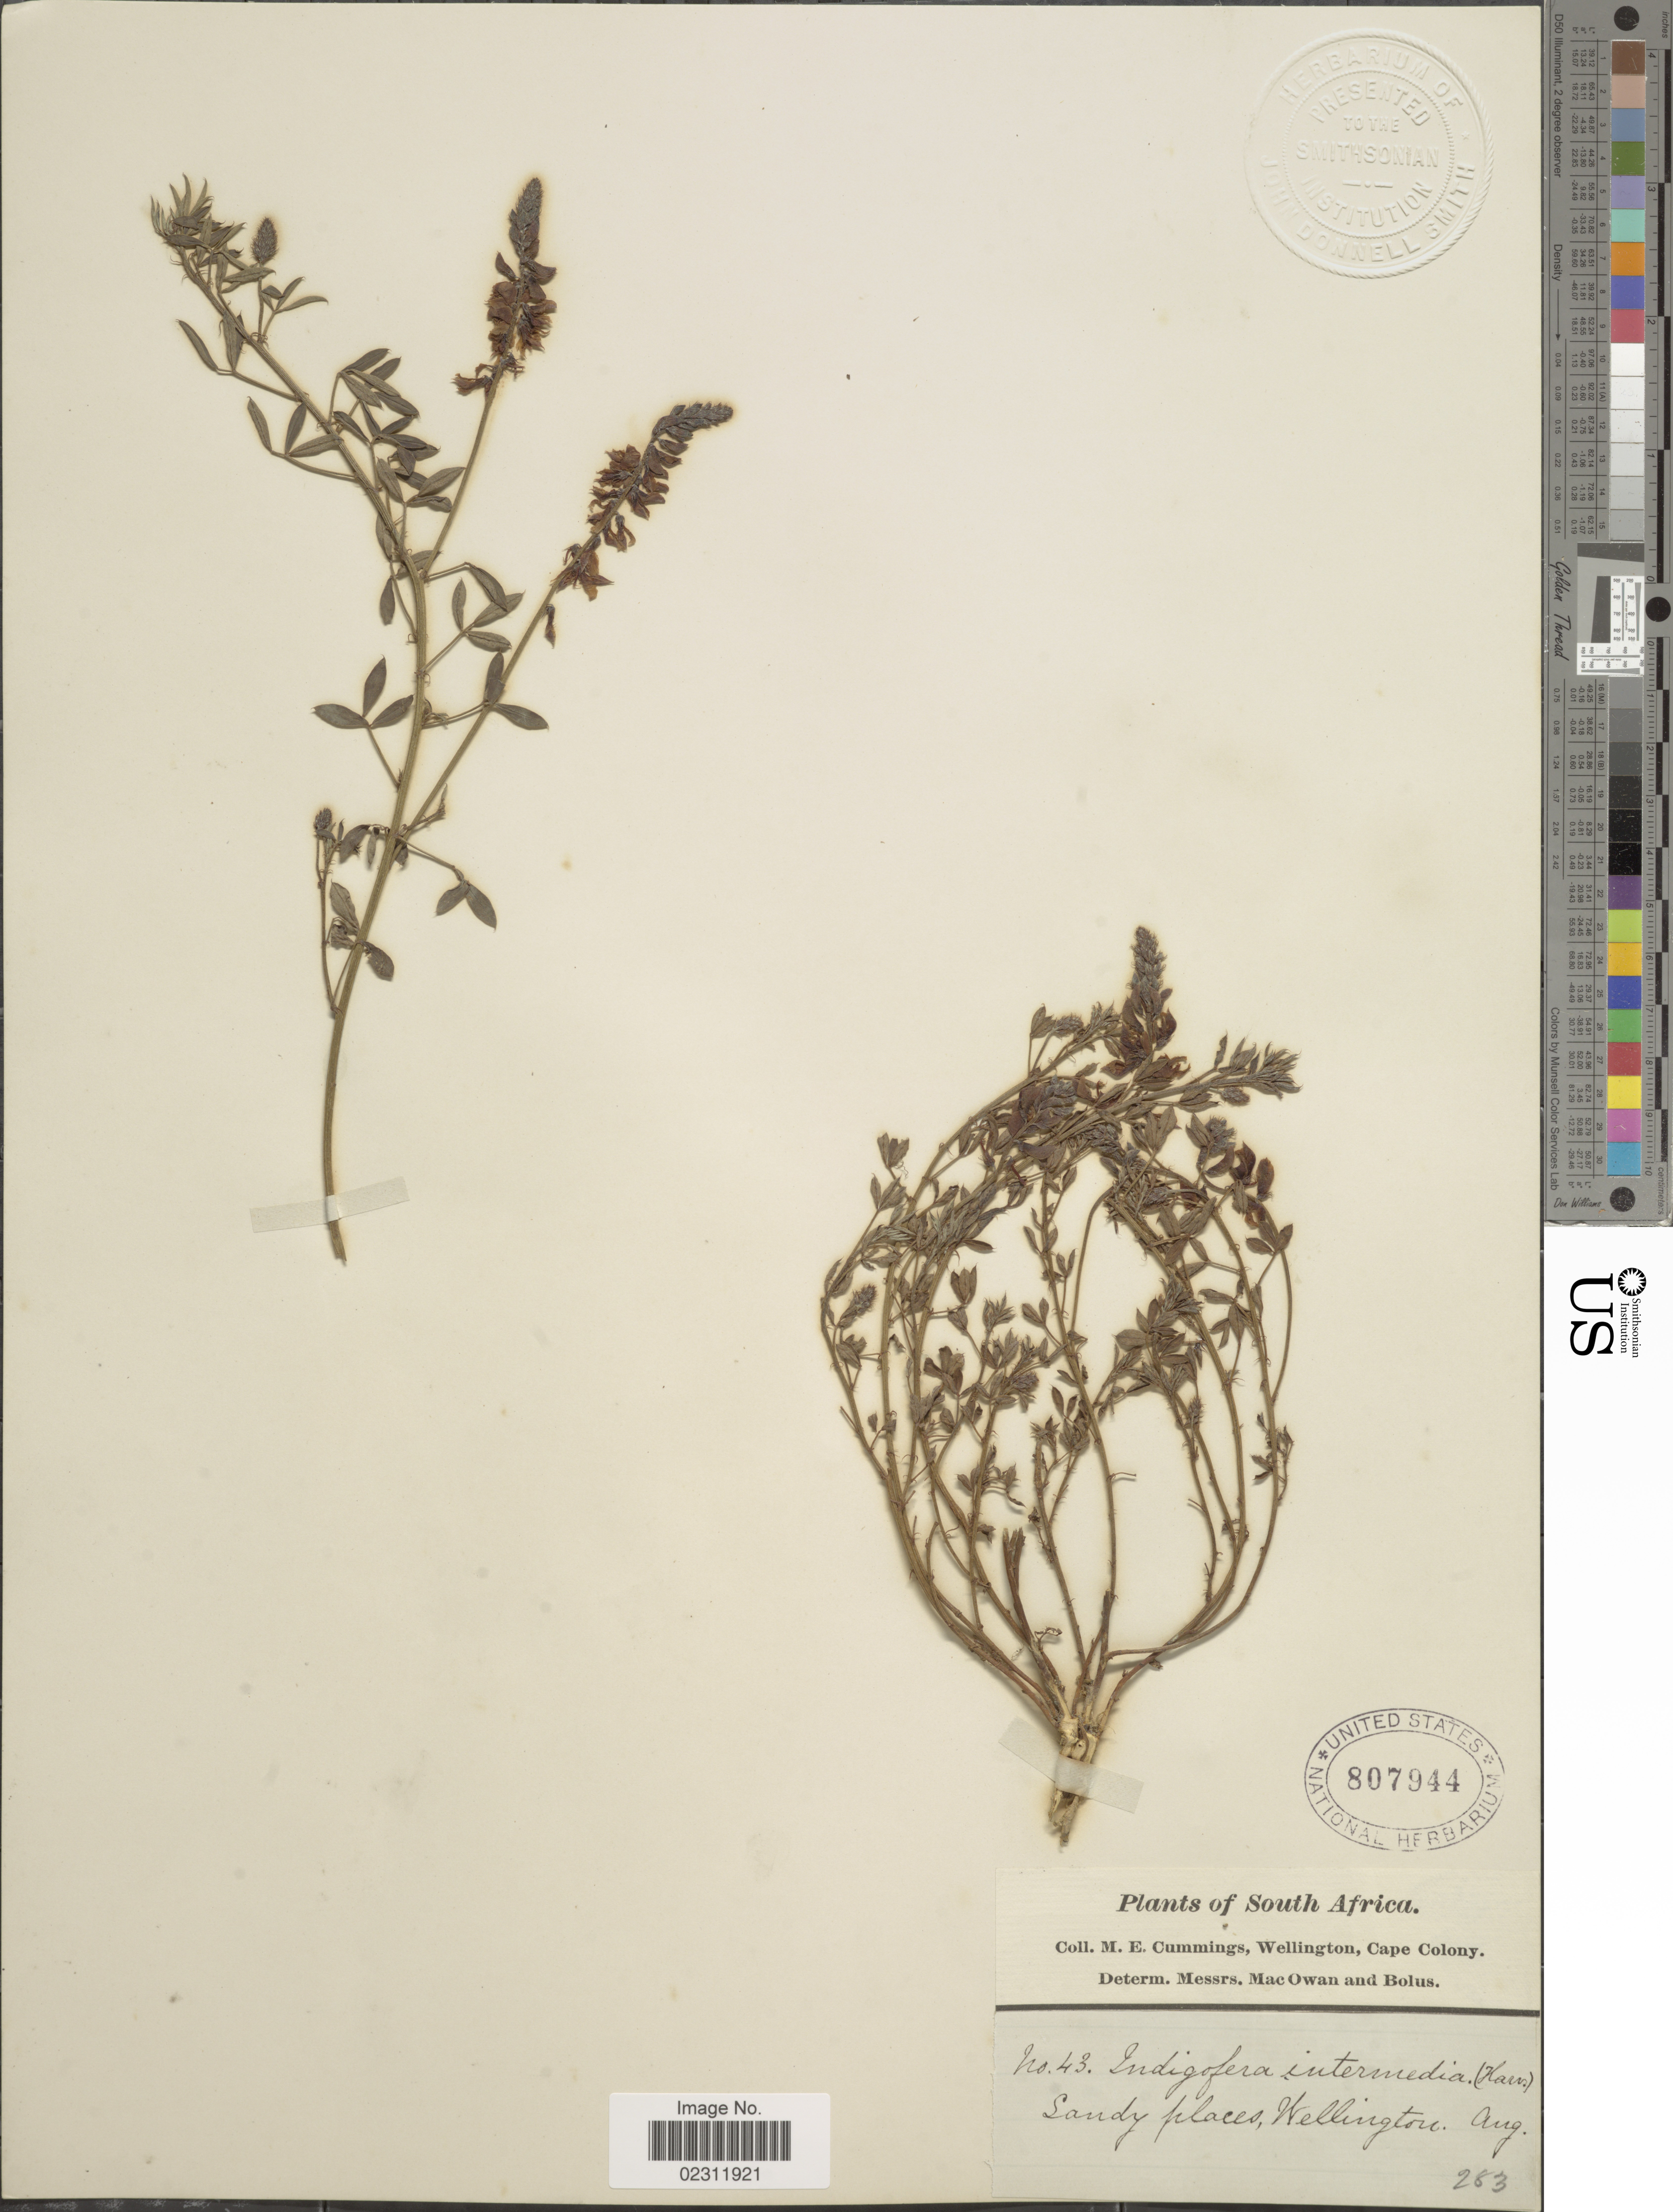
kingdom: Plantae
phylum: Tracheophyta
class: Magnoliopsida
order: Fabales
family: Fabaceae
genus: Indigofera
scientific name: Indigofera intermedia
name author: Harv.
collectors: M. E. Cummings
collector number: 43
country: South Africa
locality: Wellington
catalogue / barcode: US 807944